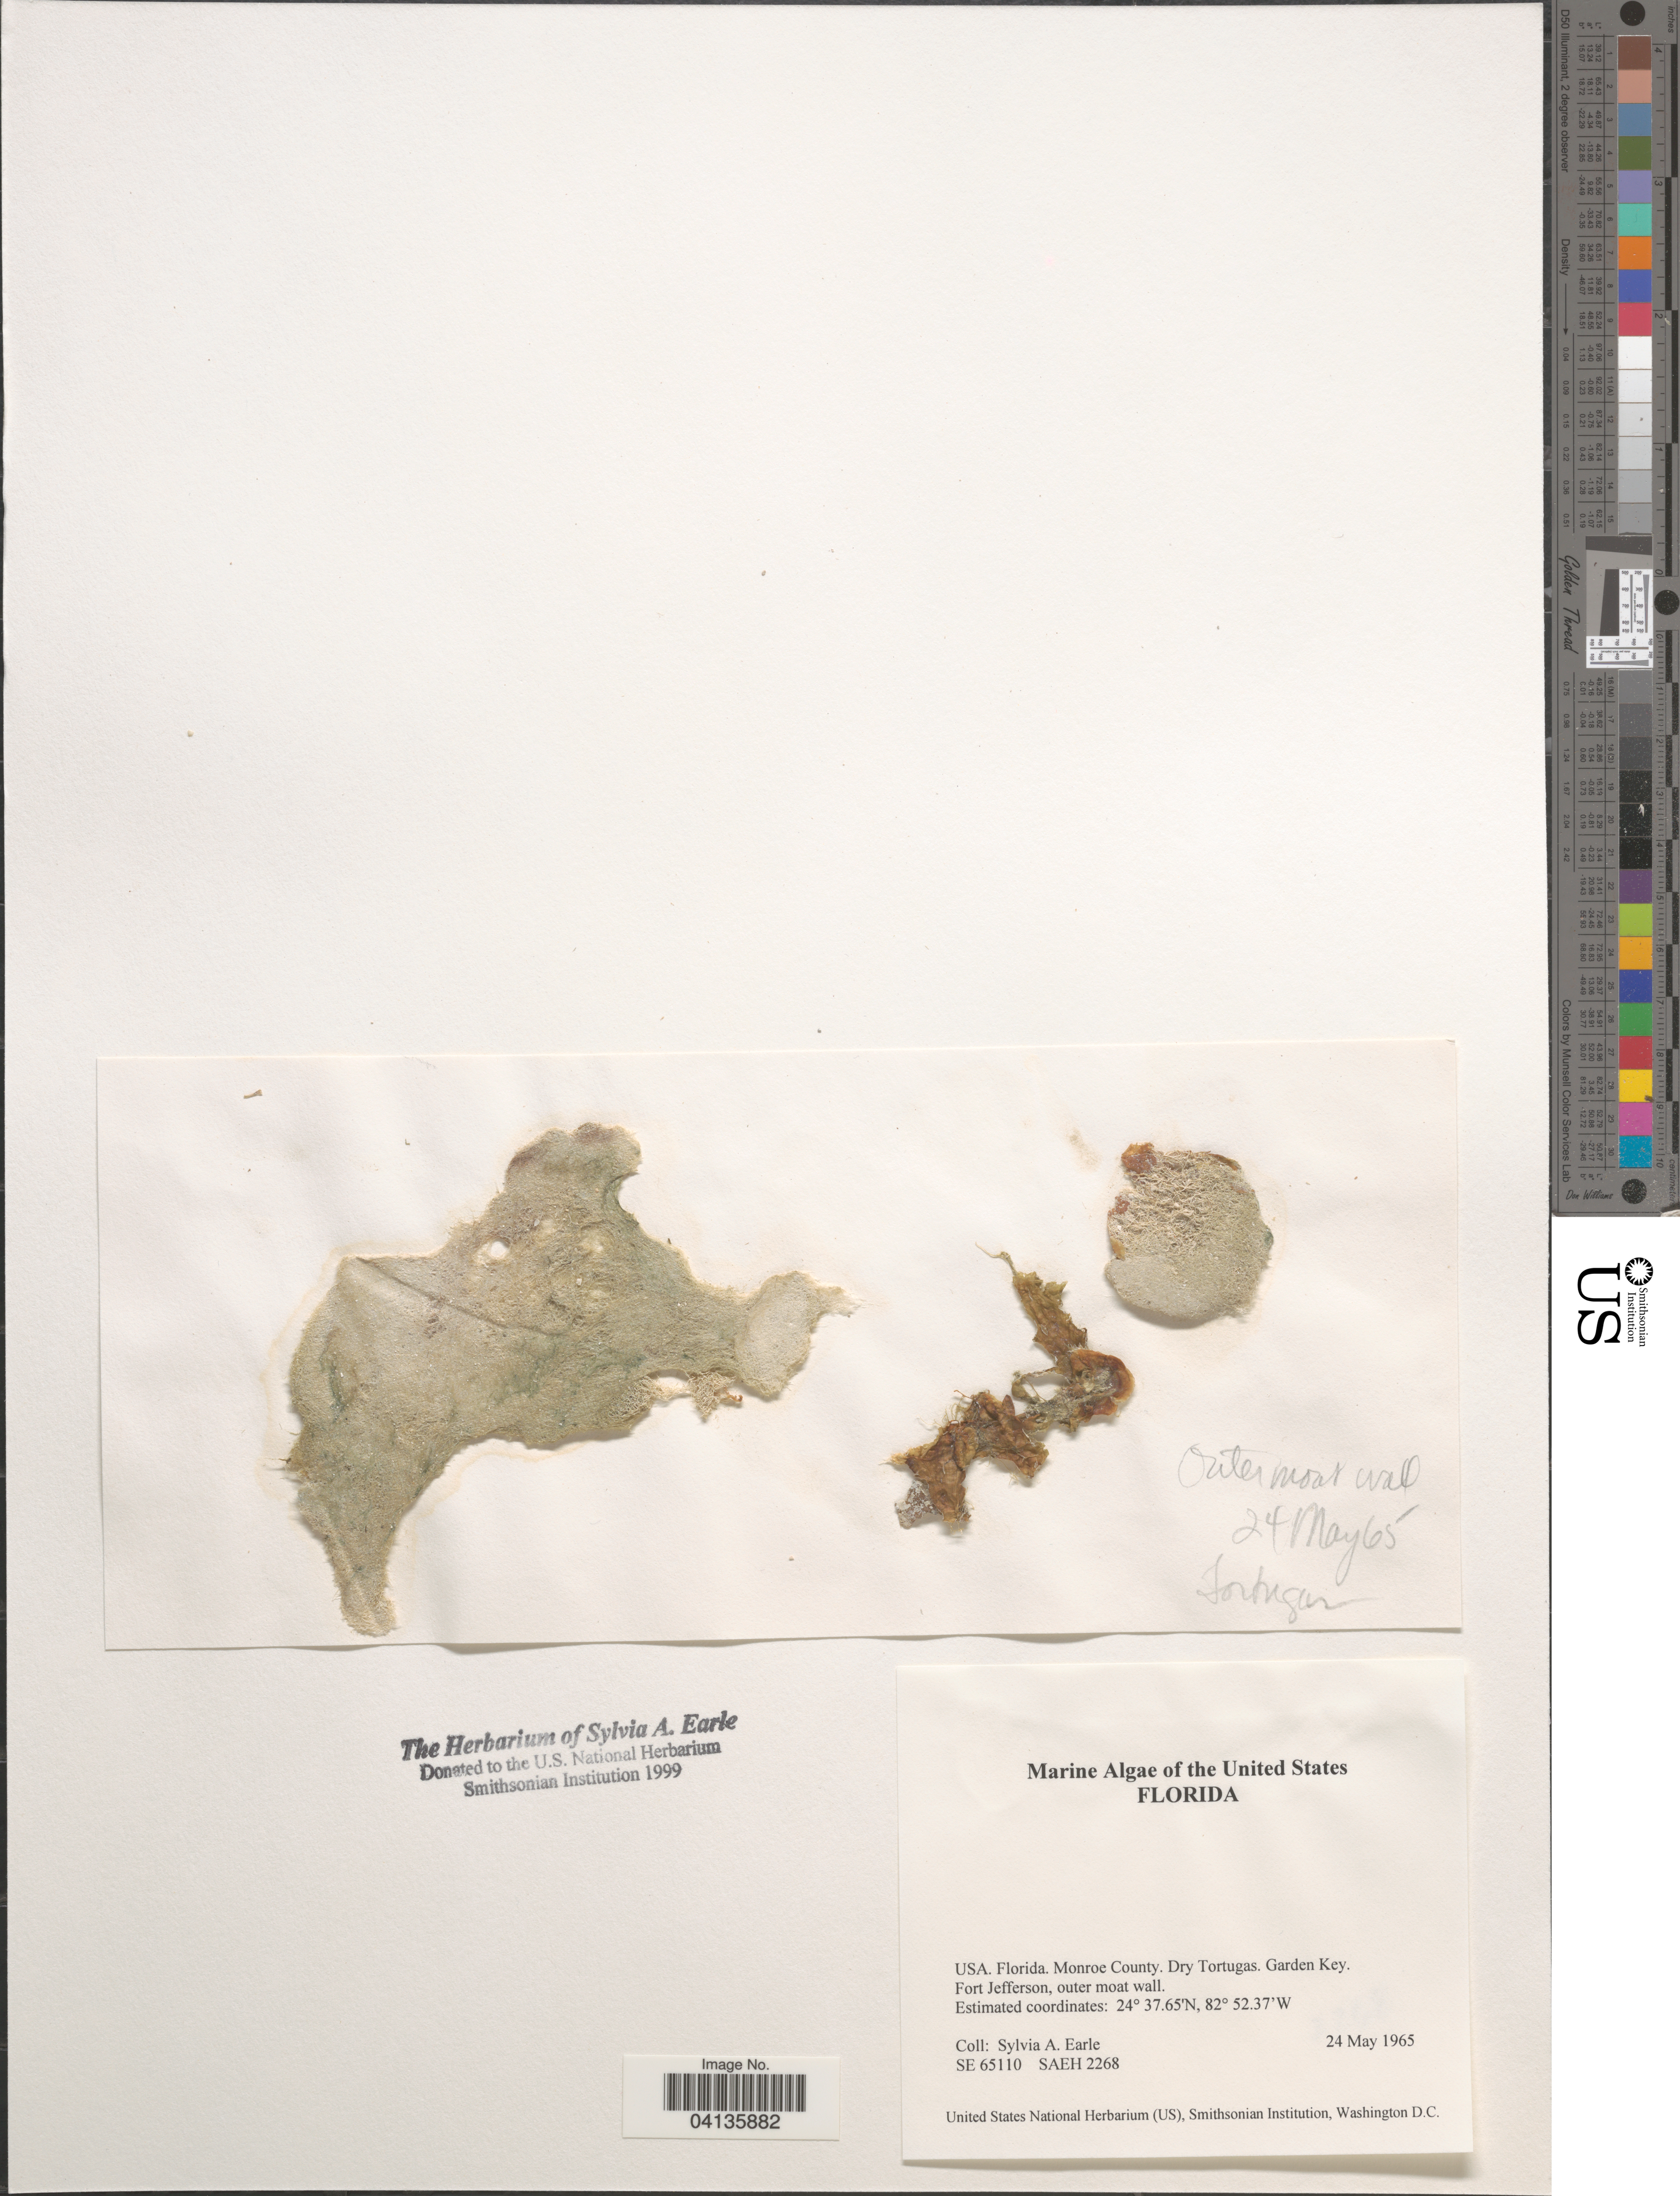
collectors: S. A. Earle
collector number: SE 65110 / SAEH 2268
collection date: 1965-05-24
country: United States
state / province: Florida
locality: Monroe County. Dry Tortugas. Garden Key. Fort Jefferson, outer moat wall.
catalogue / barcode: US 238773